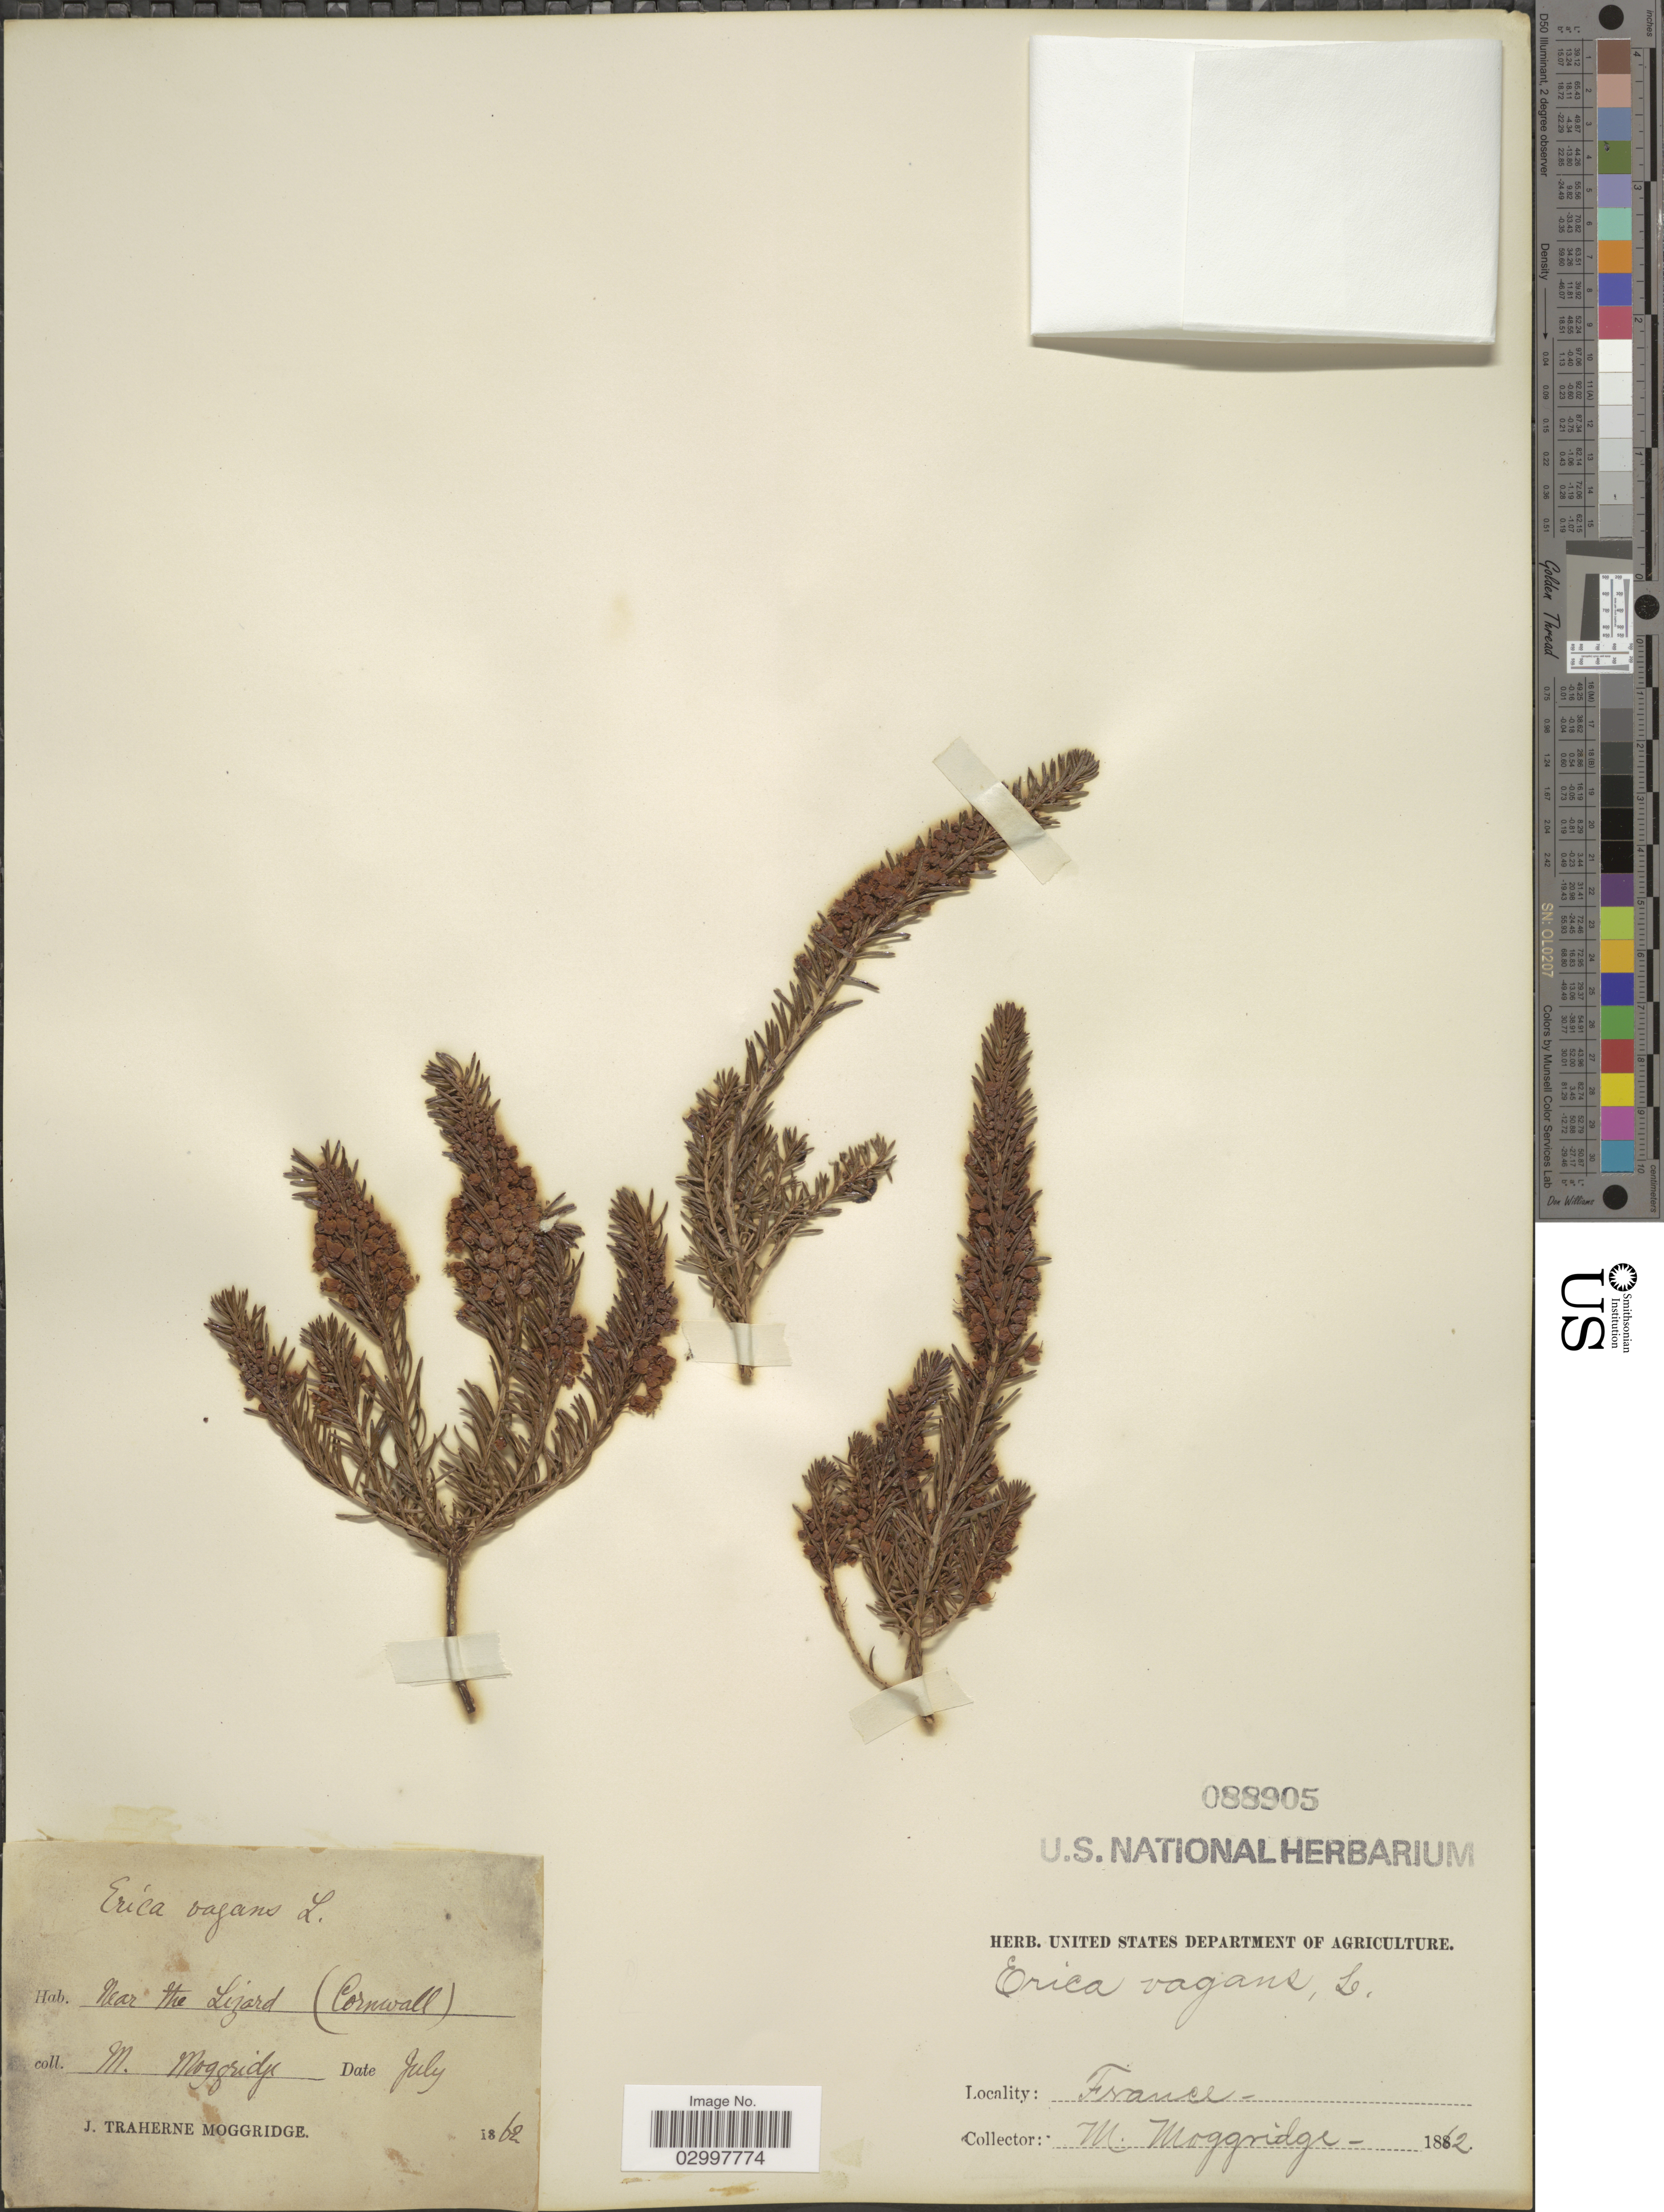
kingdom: Plantae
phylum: Tracheophyta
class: Magnoliopsida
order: Ericales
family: Ericaceae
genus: Erica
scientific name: Erica vagans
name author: L.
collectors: M. Moggridge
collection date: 1862-07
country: France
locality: Near the Lizard (Cornwall).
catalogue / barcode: US 88905